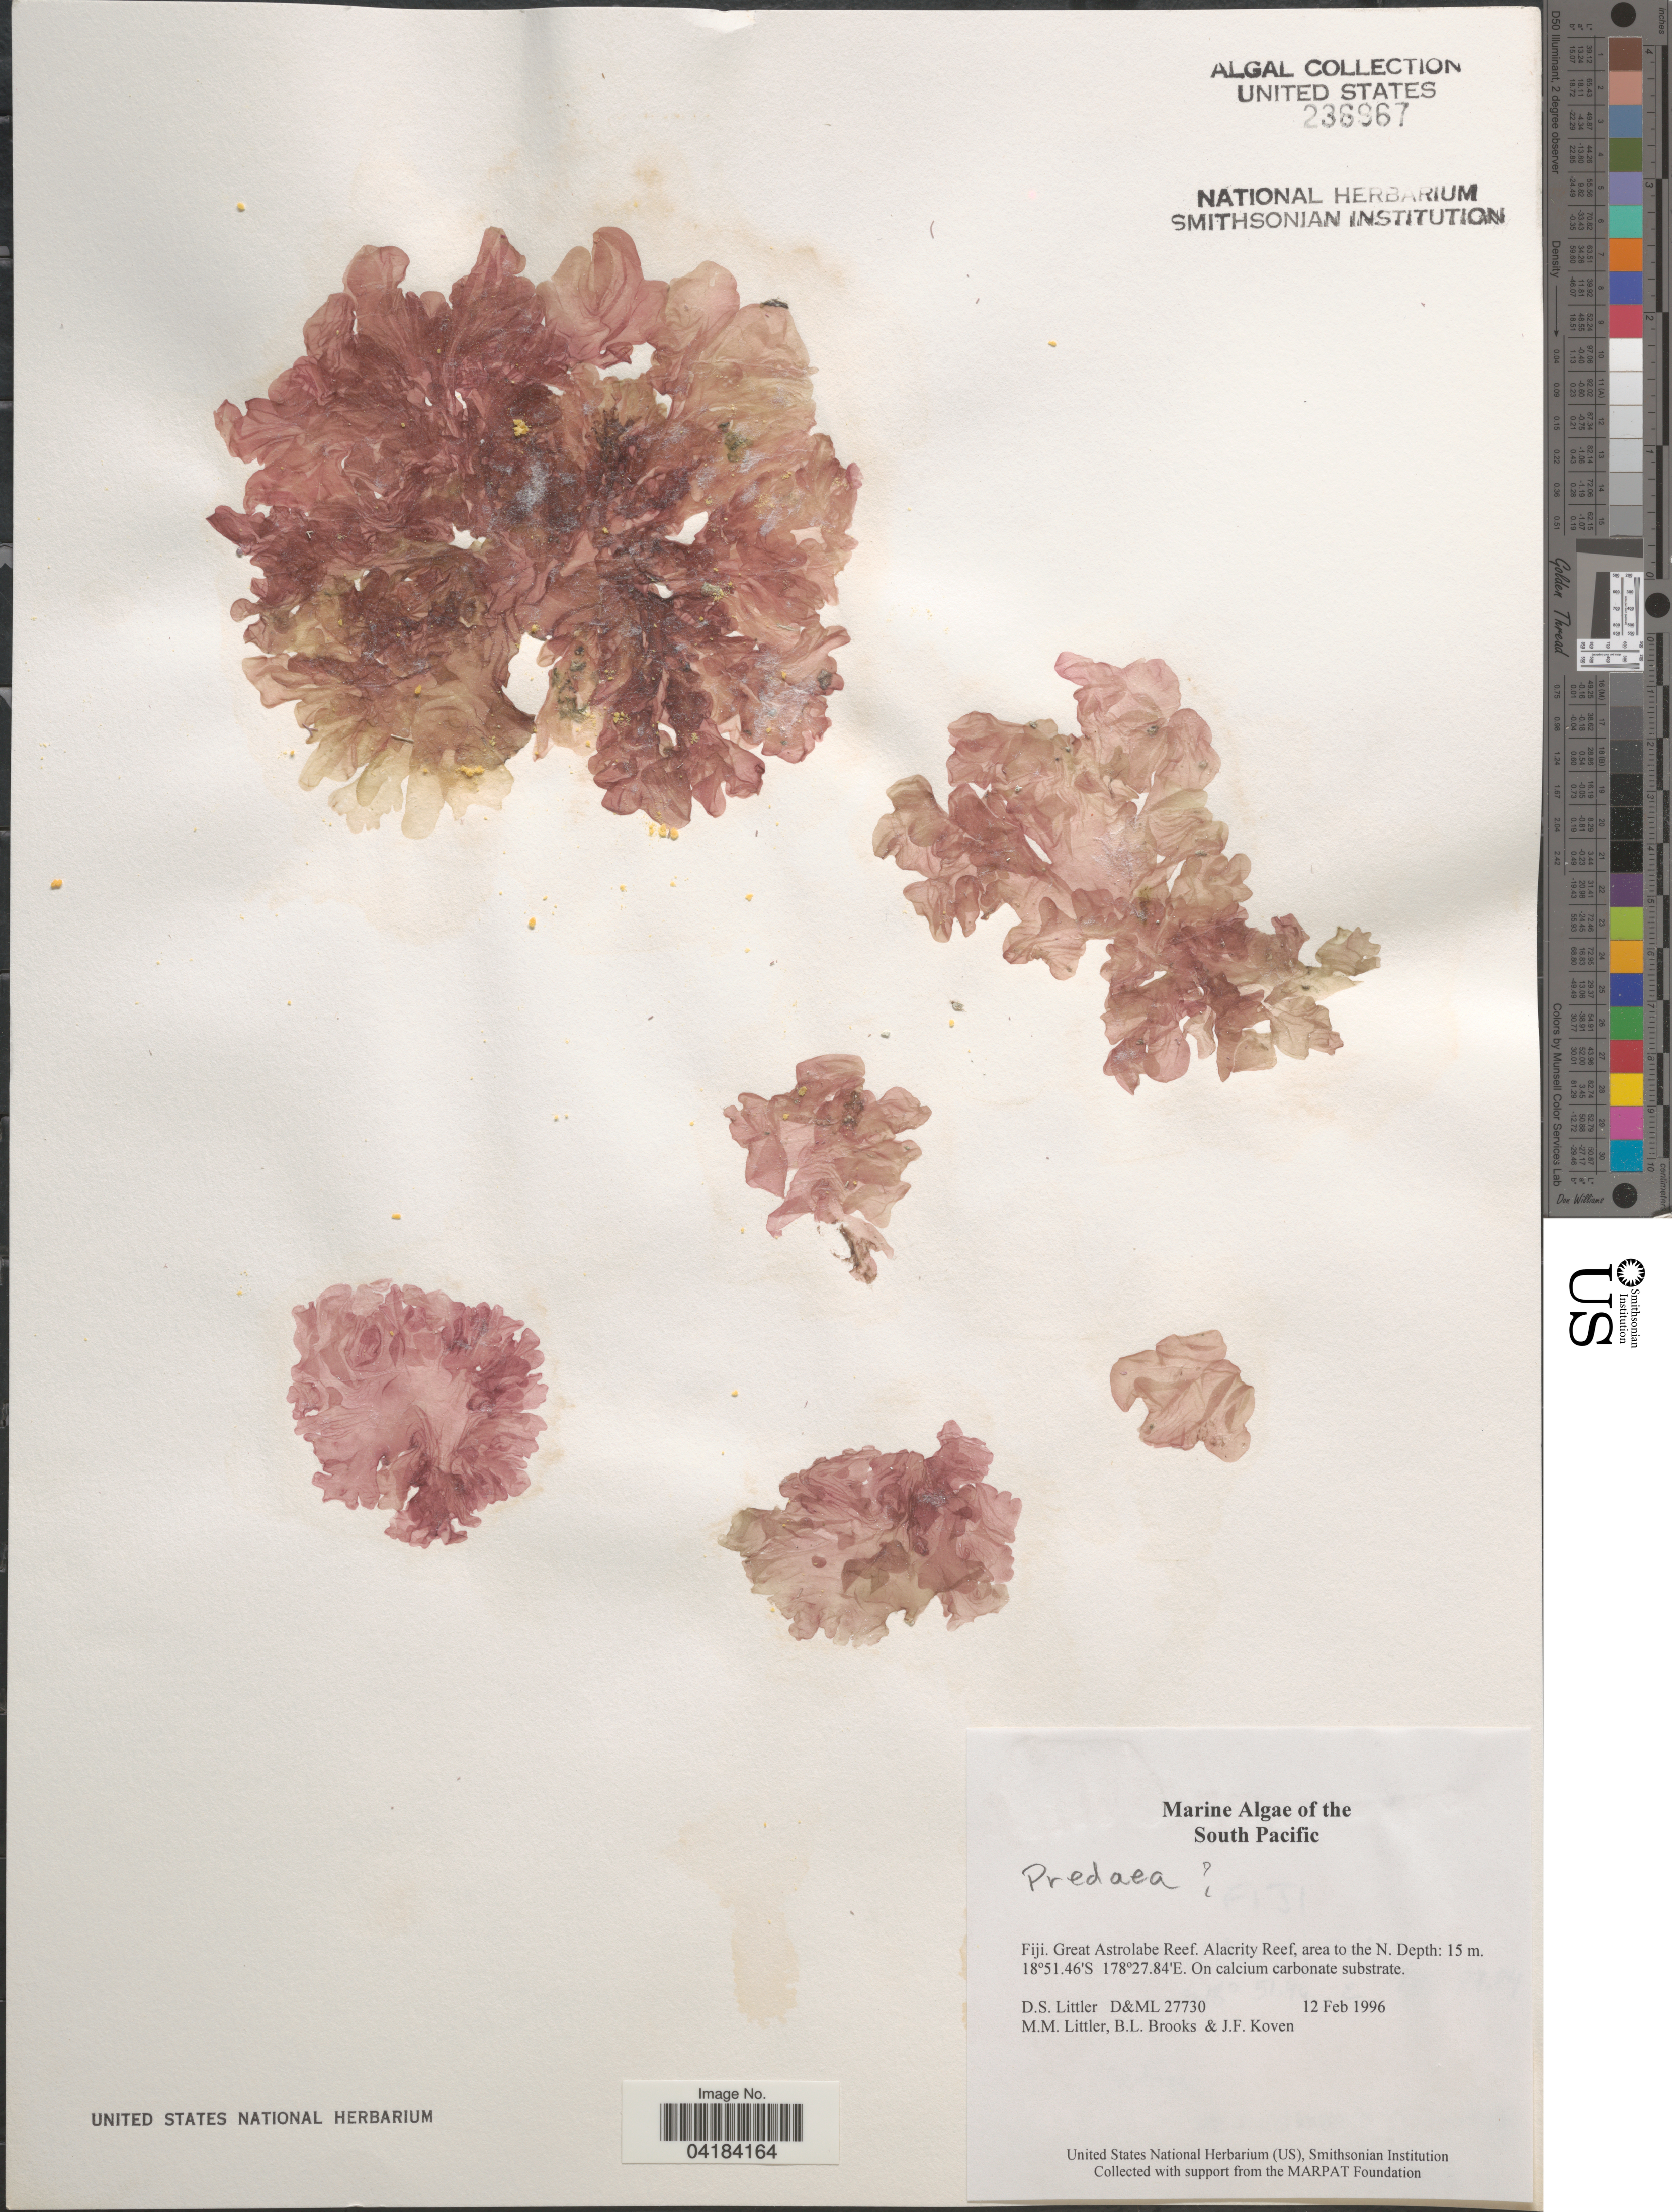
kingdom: Plantae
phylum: Rhodophyta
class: Florideophyceae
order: Nemastomatales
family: Nemastomataceae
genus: Predaea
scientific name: Predaea sp.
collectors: D. S. Littler, B. Brooks & J. Koven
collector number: D&ML27730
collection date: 1996-02-12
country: Fiji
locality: South Pacific. Great Astrolabe Reef. Alacrity Reef, area to the N.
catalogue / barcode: US 236967